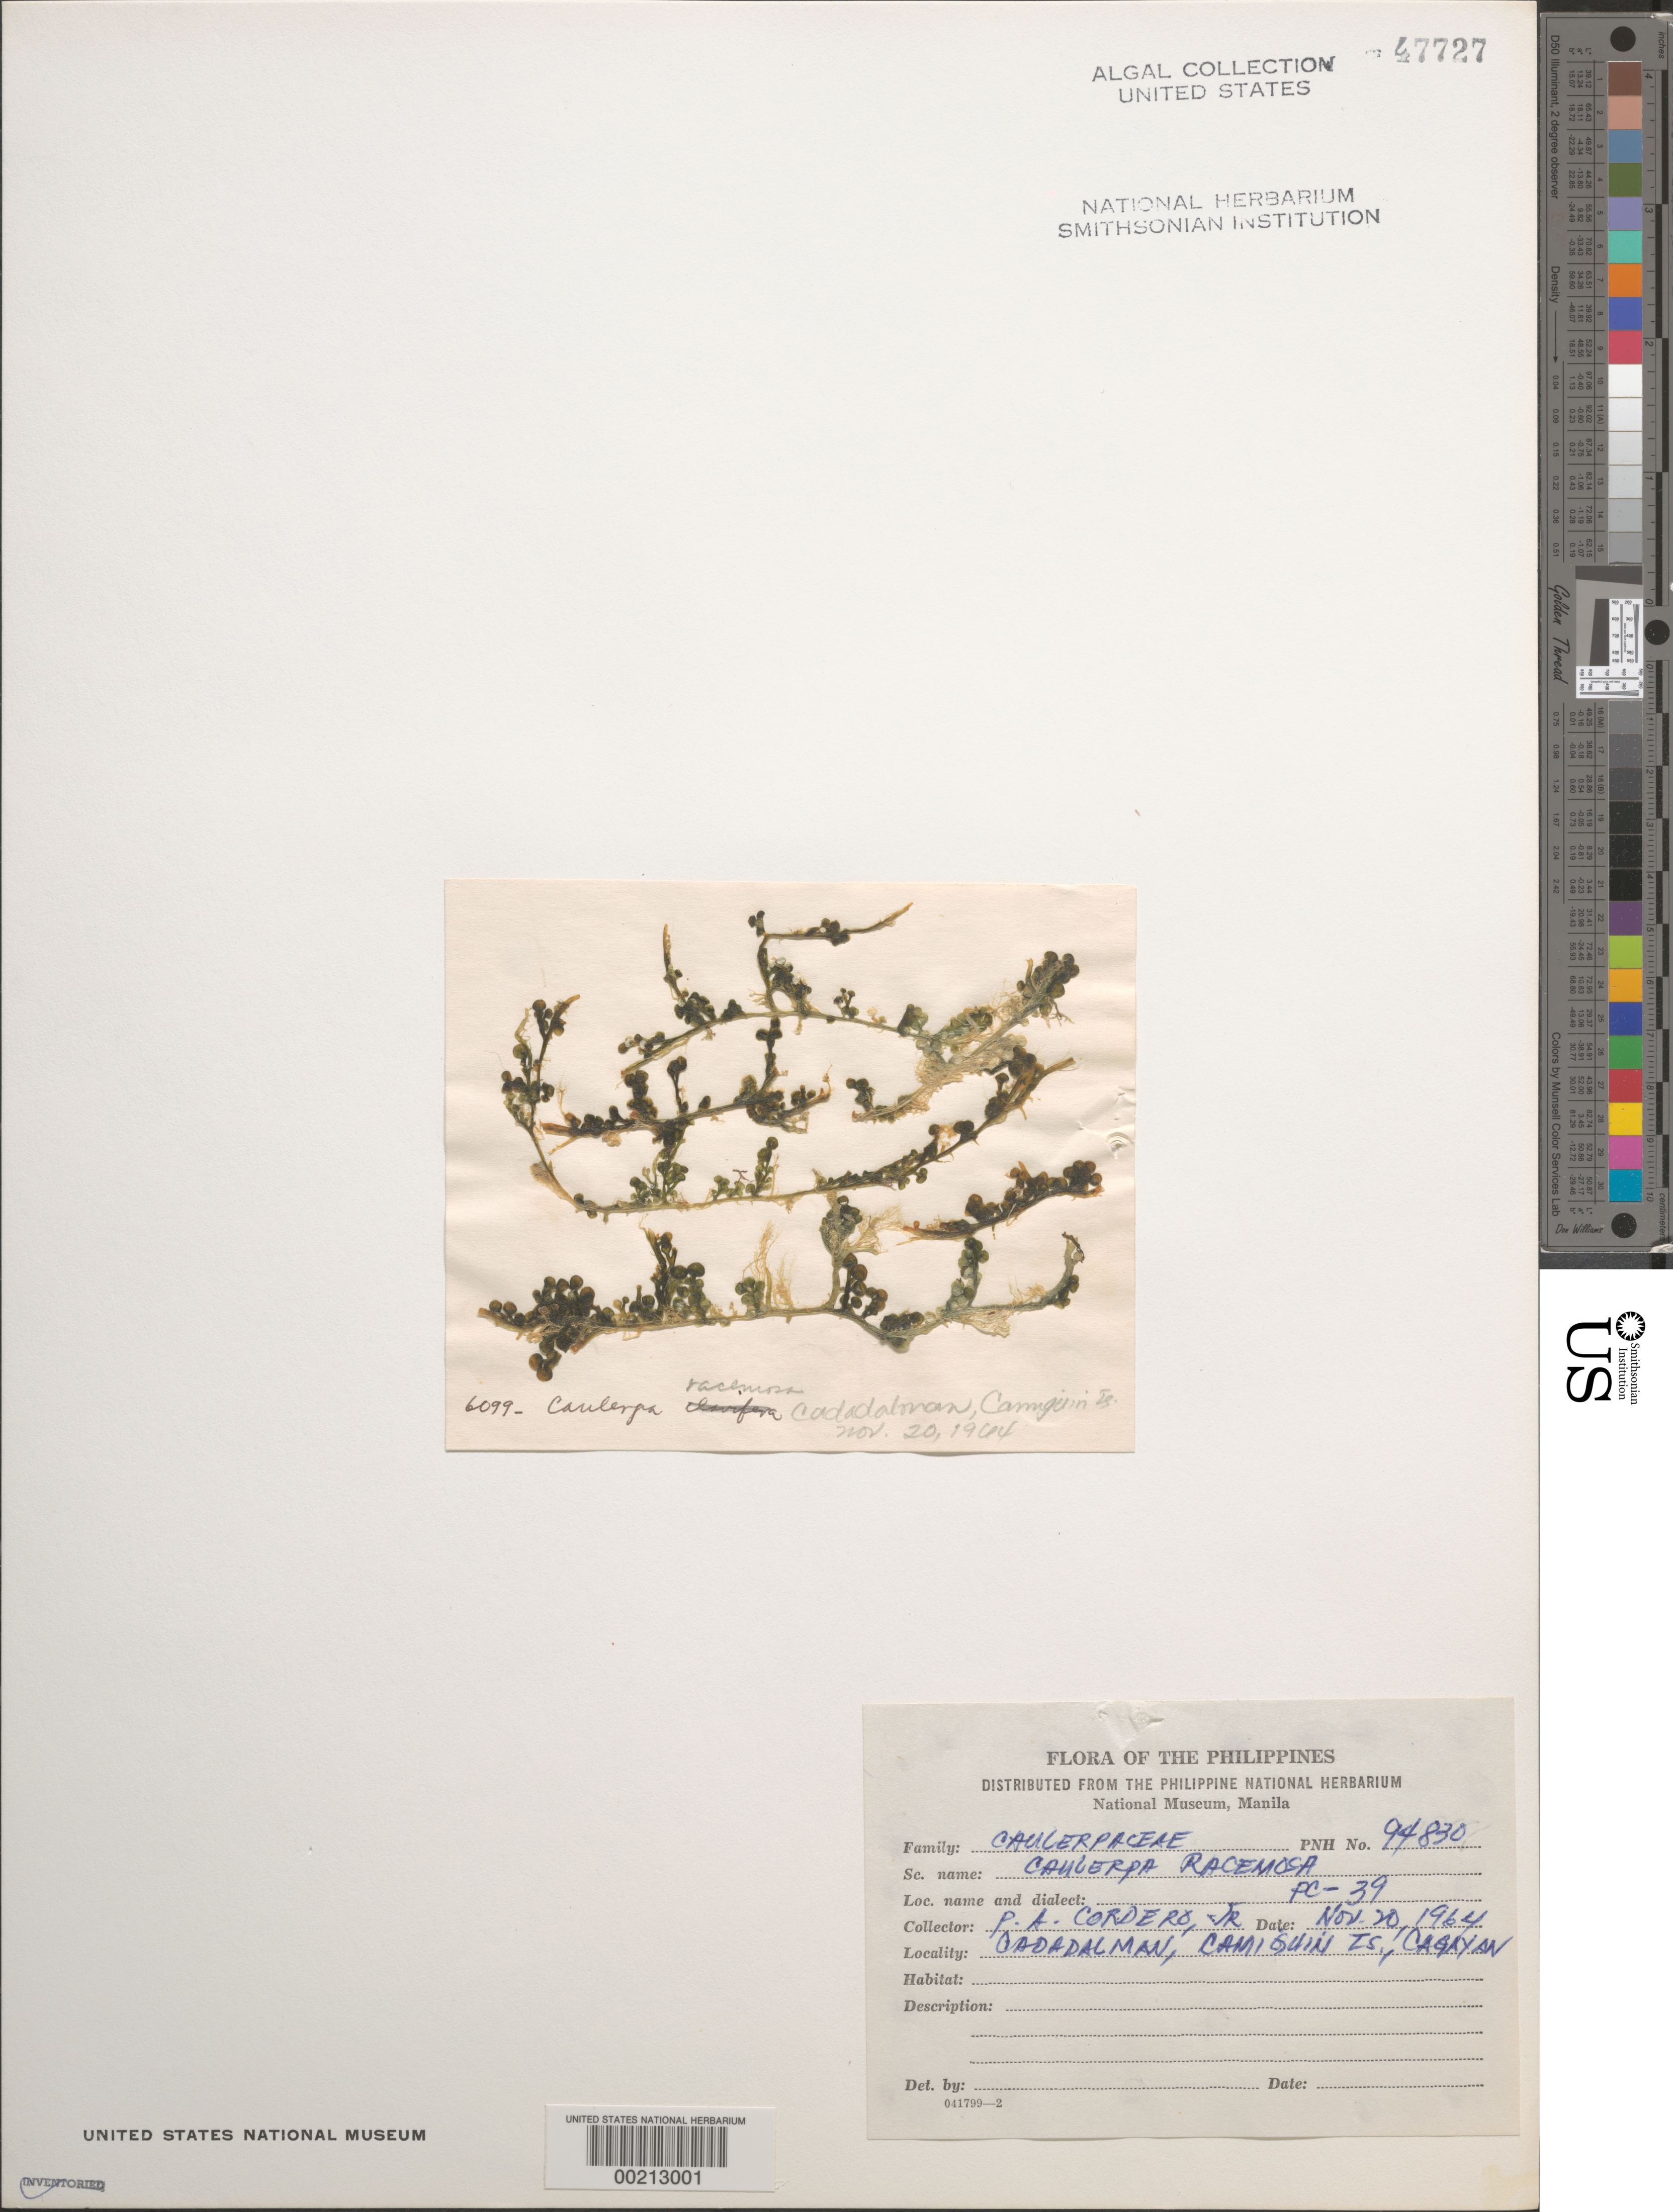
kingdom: Plantae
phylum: Chlorophyta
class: Ulvophyceae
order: Bryopsidales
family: Caulerpaceae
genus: Caulerpa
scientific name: Caulerpa racemosa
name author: (Forssk.) J. Agardh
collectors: P. A. Cordero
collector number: Pc-39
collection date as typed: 20 Nov 1964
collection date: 1964-11-20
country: Philippines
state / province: Northern Mindanao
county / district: Camiguin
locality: Cadadalman, camiguin island, cagayan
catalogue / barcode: US 47727